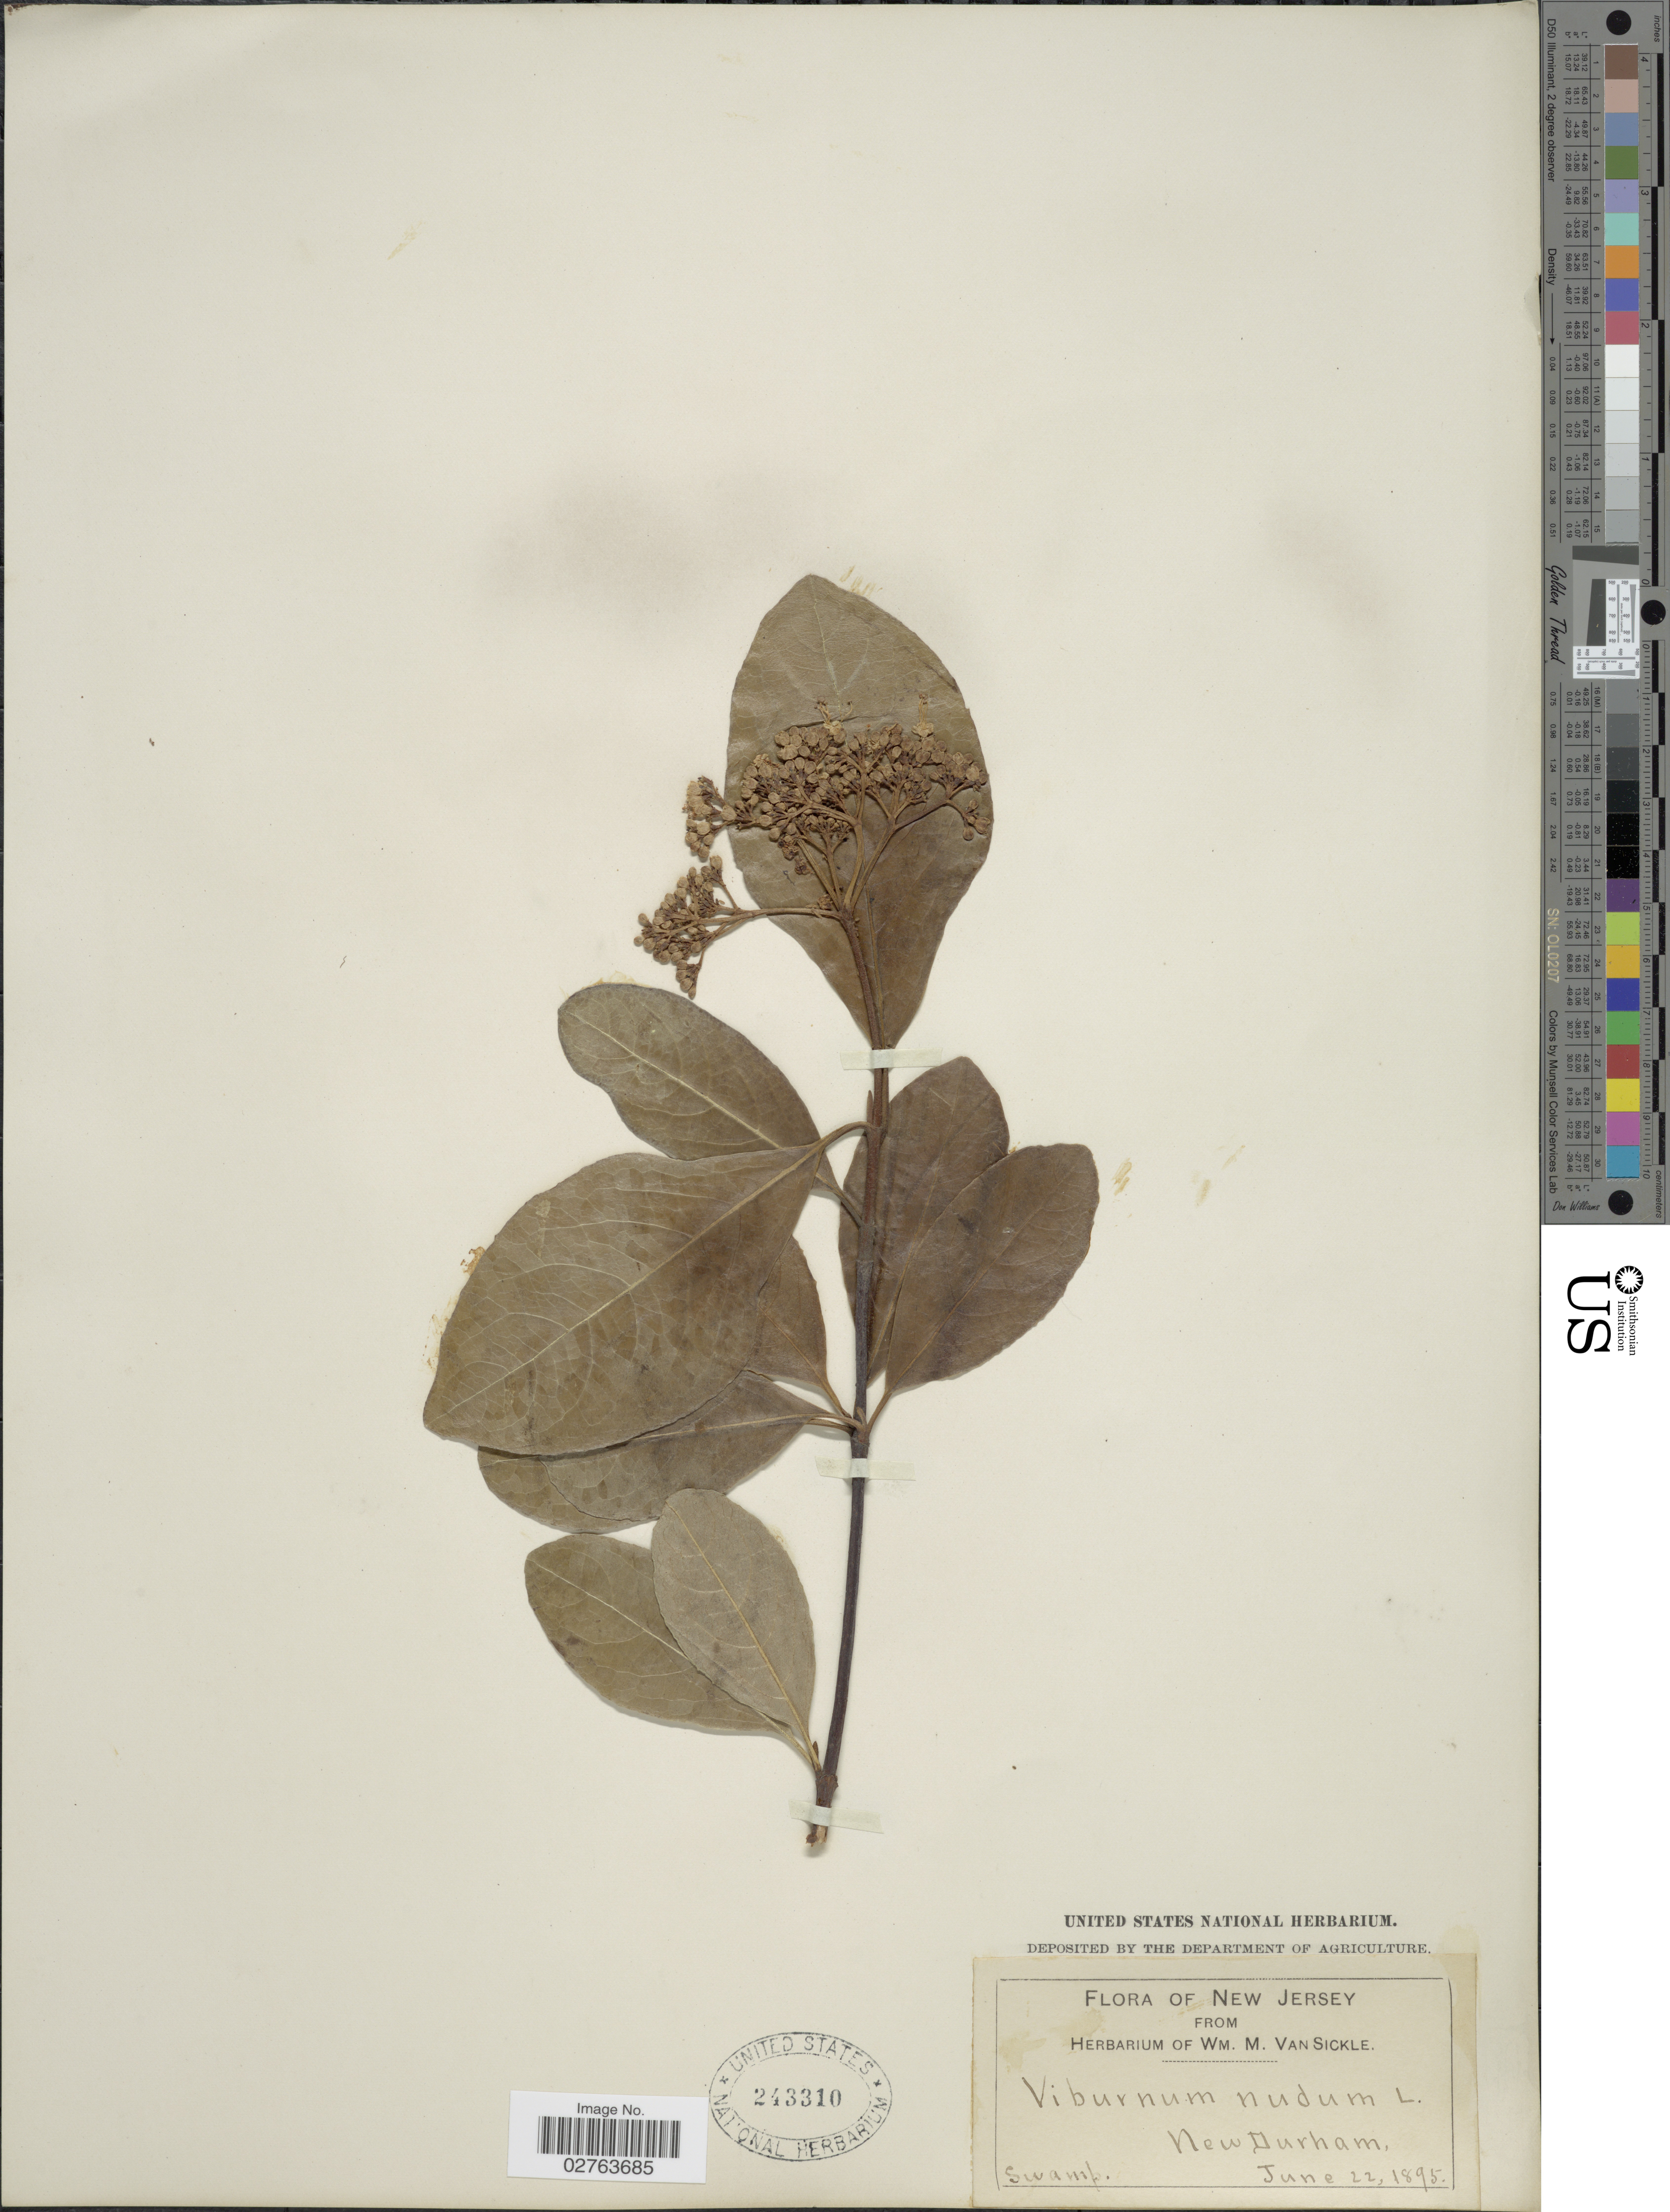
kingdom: Plantae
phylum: Tracheophyta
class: Magnoliopsida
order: Dipsacales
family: Viburnaceae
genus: Viburnum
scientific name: Viburnum nudum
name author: L.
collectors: ex herb. Wm. M. Van Sickle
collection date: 1895-06-22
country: United States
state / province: New Jersey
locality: New Durham.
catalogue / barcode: US 243310